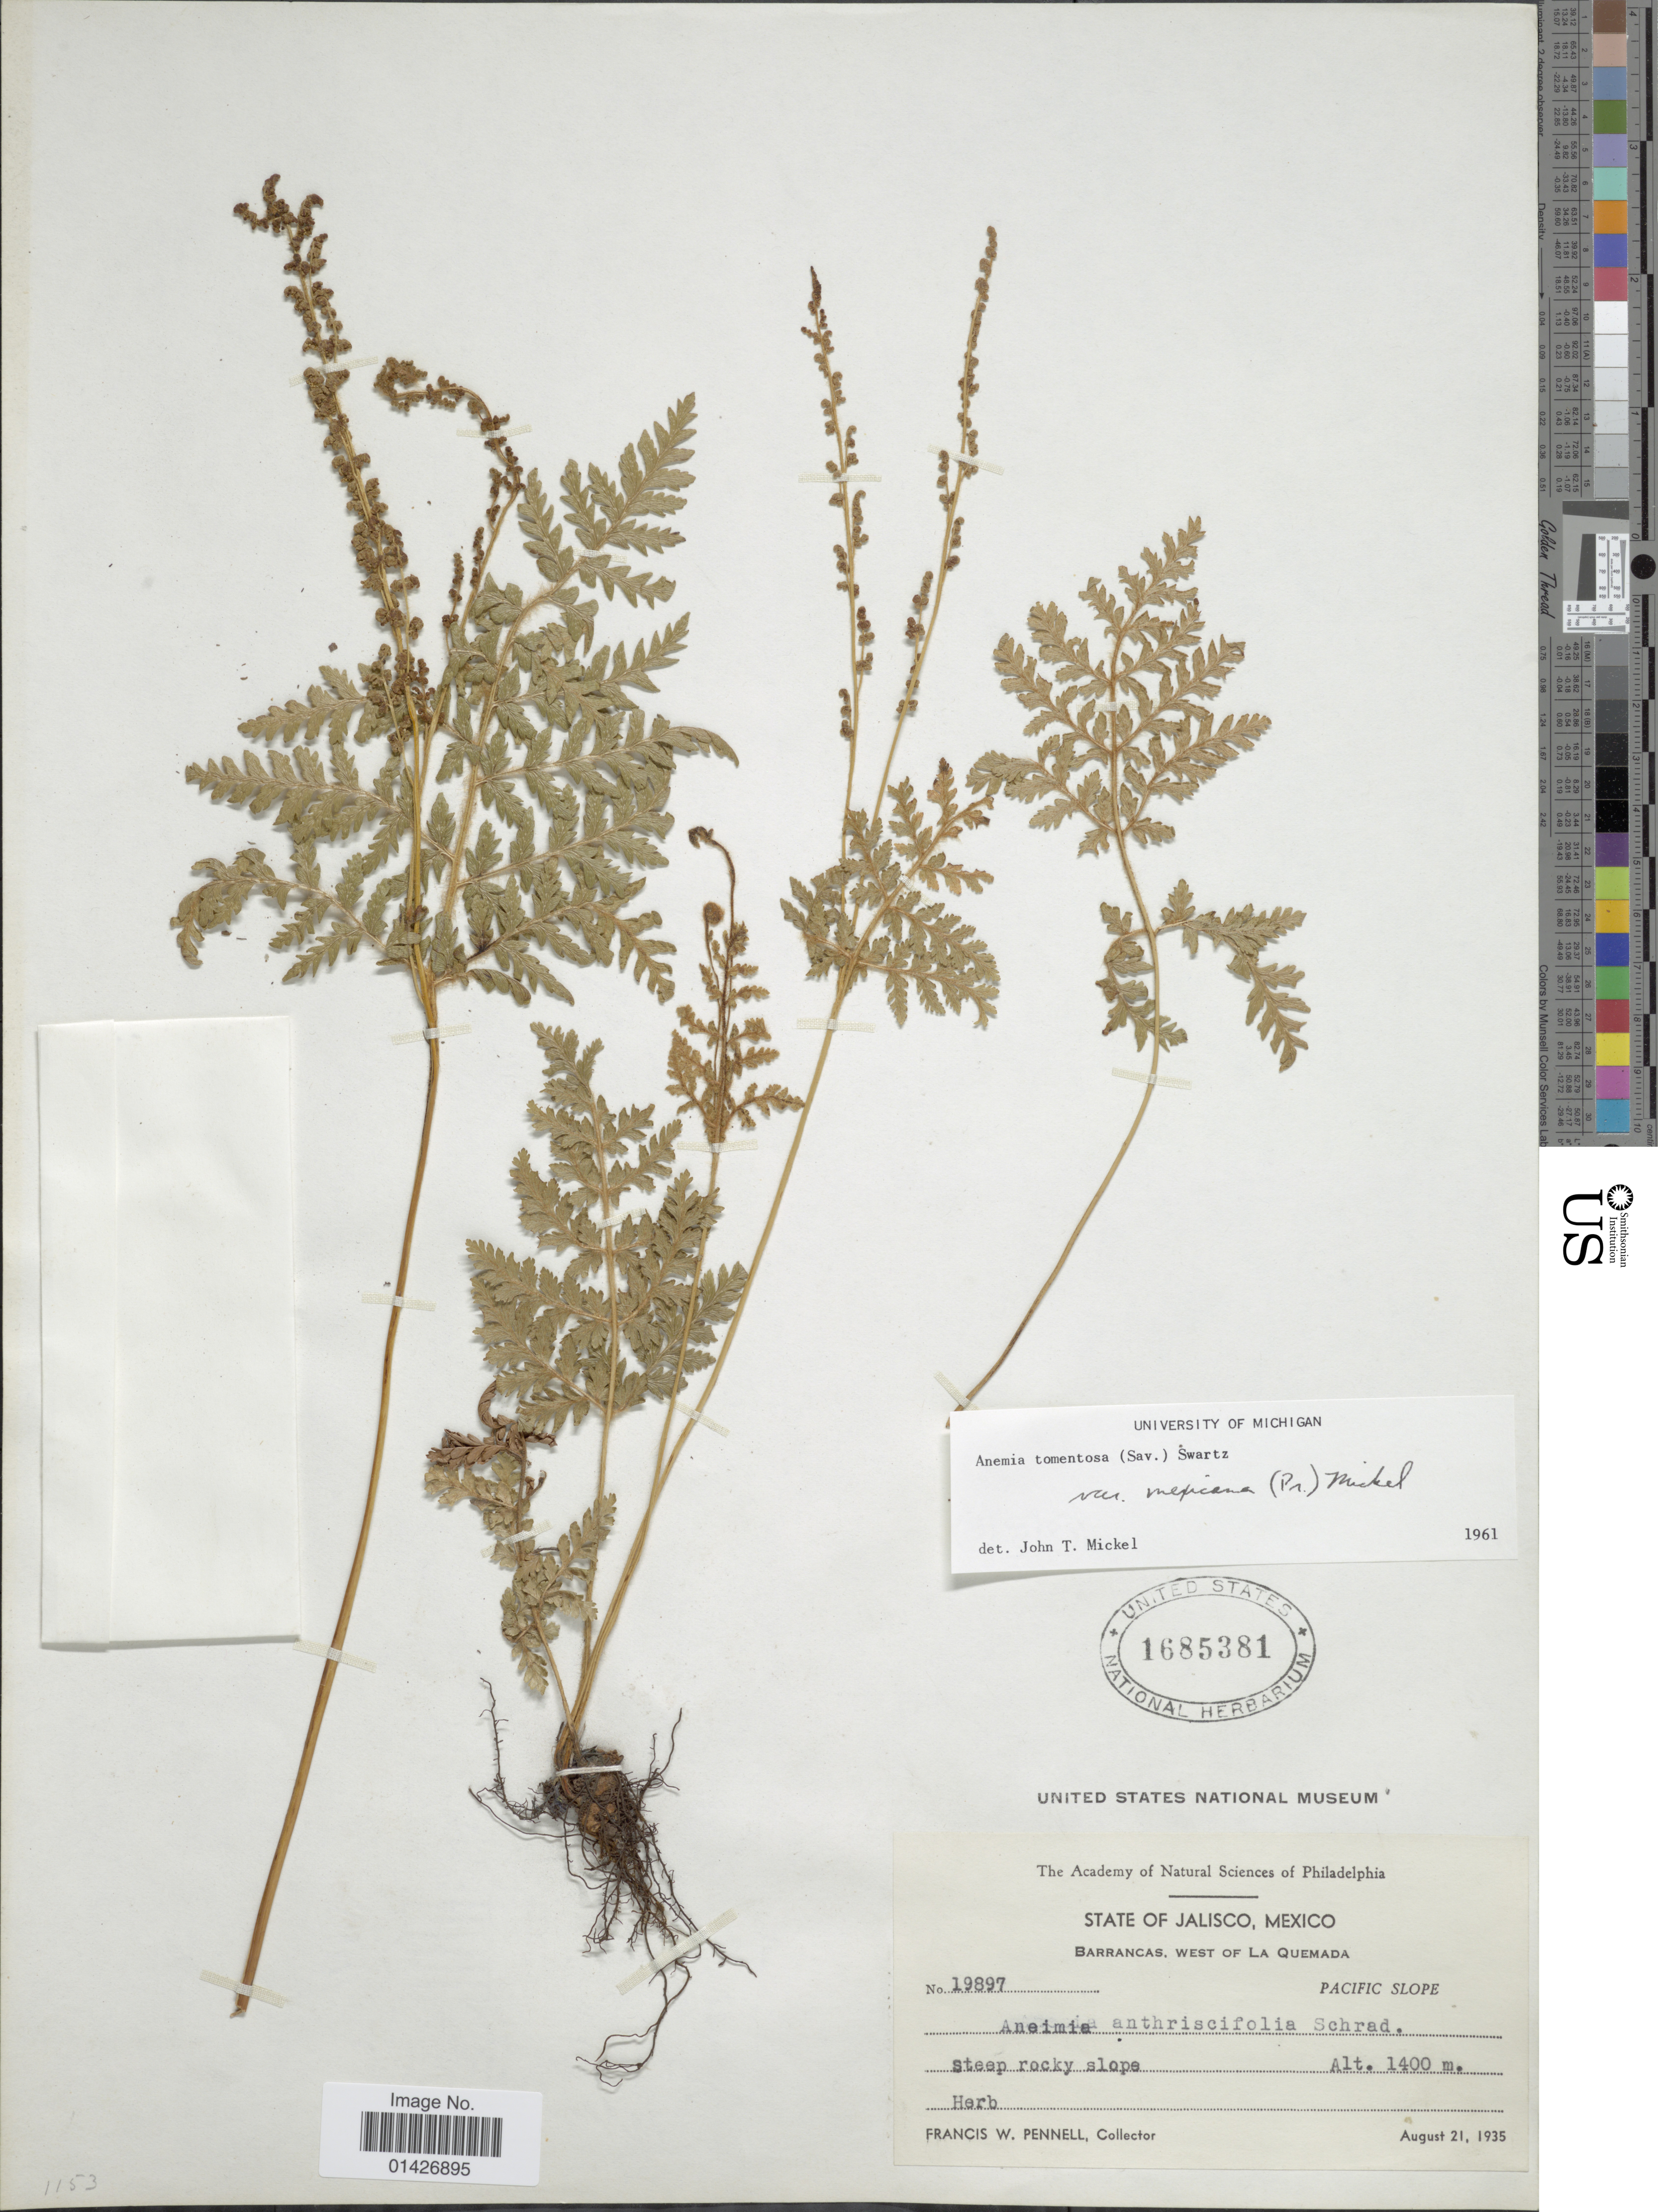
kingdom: Plantae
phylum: Tracheophyta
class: Polypodiopsida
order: Schizaeales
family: Anemiaceae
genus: Anemia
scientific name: Anemia tomentosa var. mexicana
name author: (C. Presl) Mickel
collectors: F. W. Pennell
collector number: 19897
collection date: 1935-08-21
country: Mexico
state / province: Jalisco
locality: Barrancas, West of La Quemada, Pacific Slope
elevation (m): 1400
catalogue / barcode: US 1685381